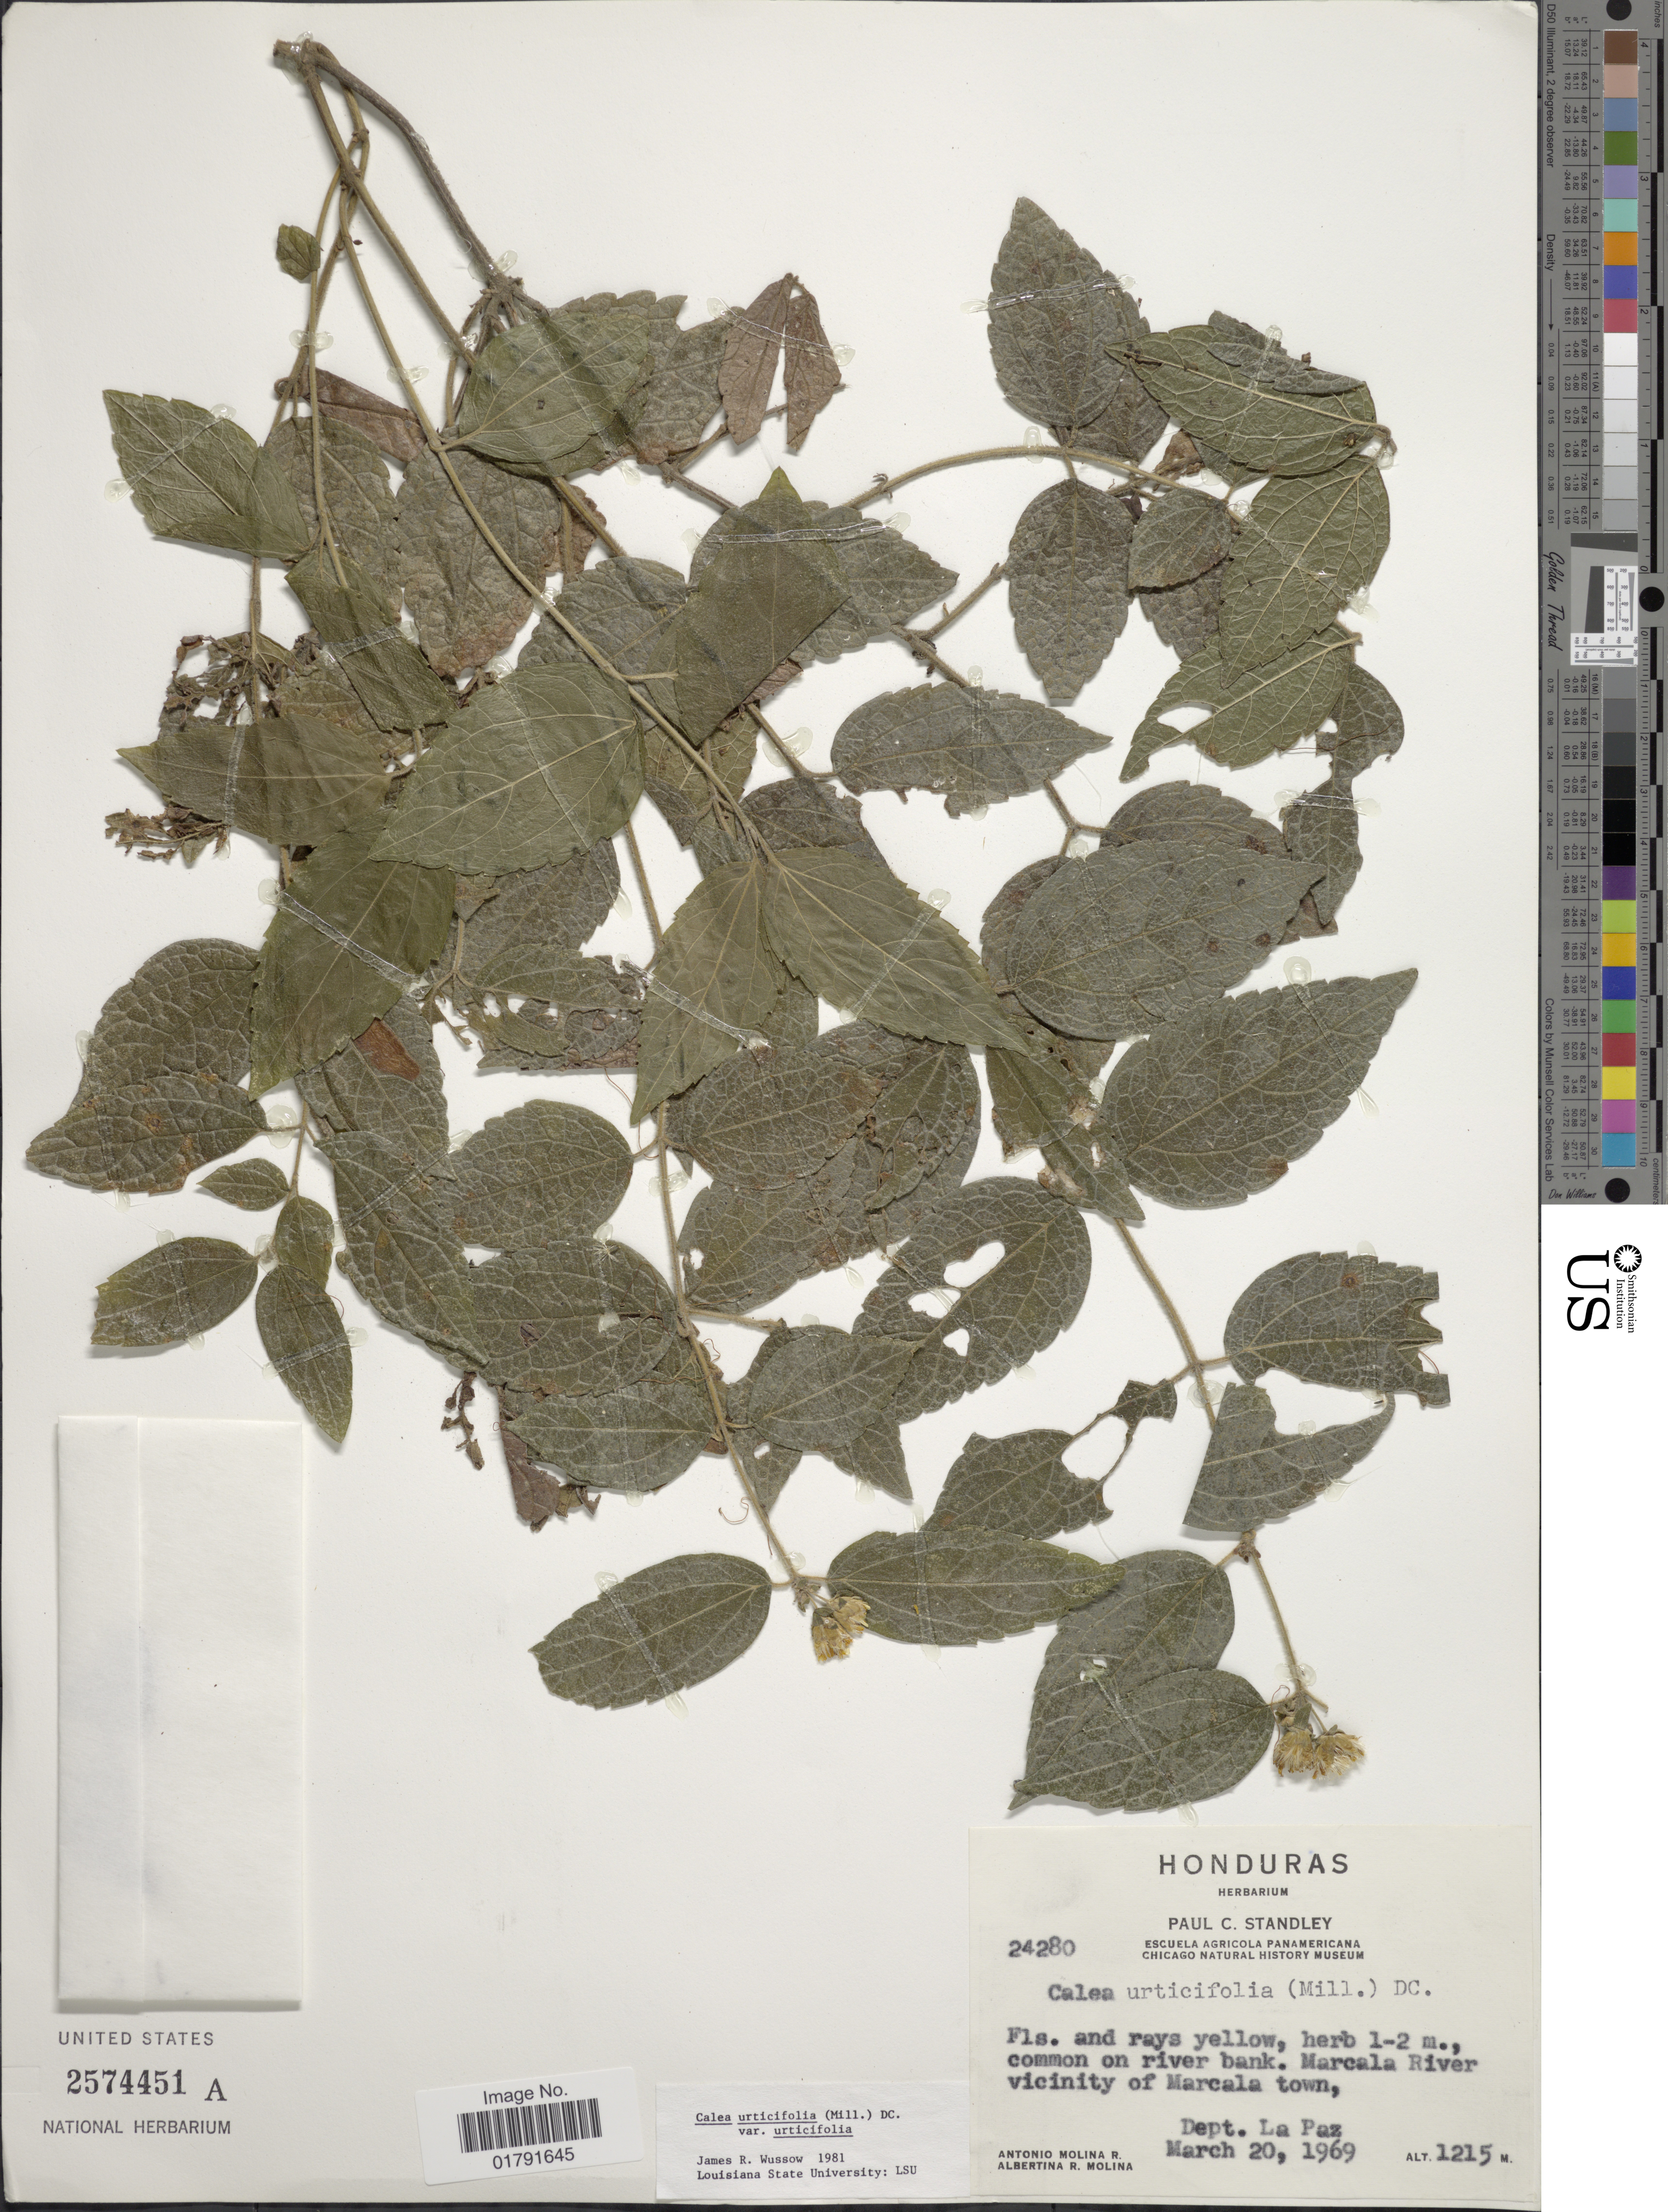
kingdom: Plantae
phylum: Tracheophyta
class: Magnoliopsida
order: Asterales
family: Asteraceae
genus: Calea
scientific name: Calea urticifolia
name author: (Mill.) DC.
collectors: A. Molina R. & A. R. Molina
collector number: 24280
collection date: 1969-03-20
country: Honduras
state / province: La Paz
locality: Common on river bank, Marcala River, vicinity of Marcala town.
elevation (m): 1215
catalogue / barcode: US 2574451A